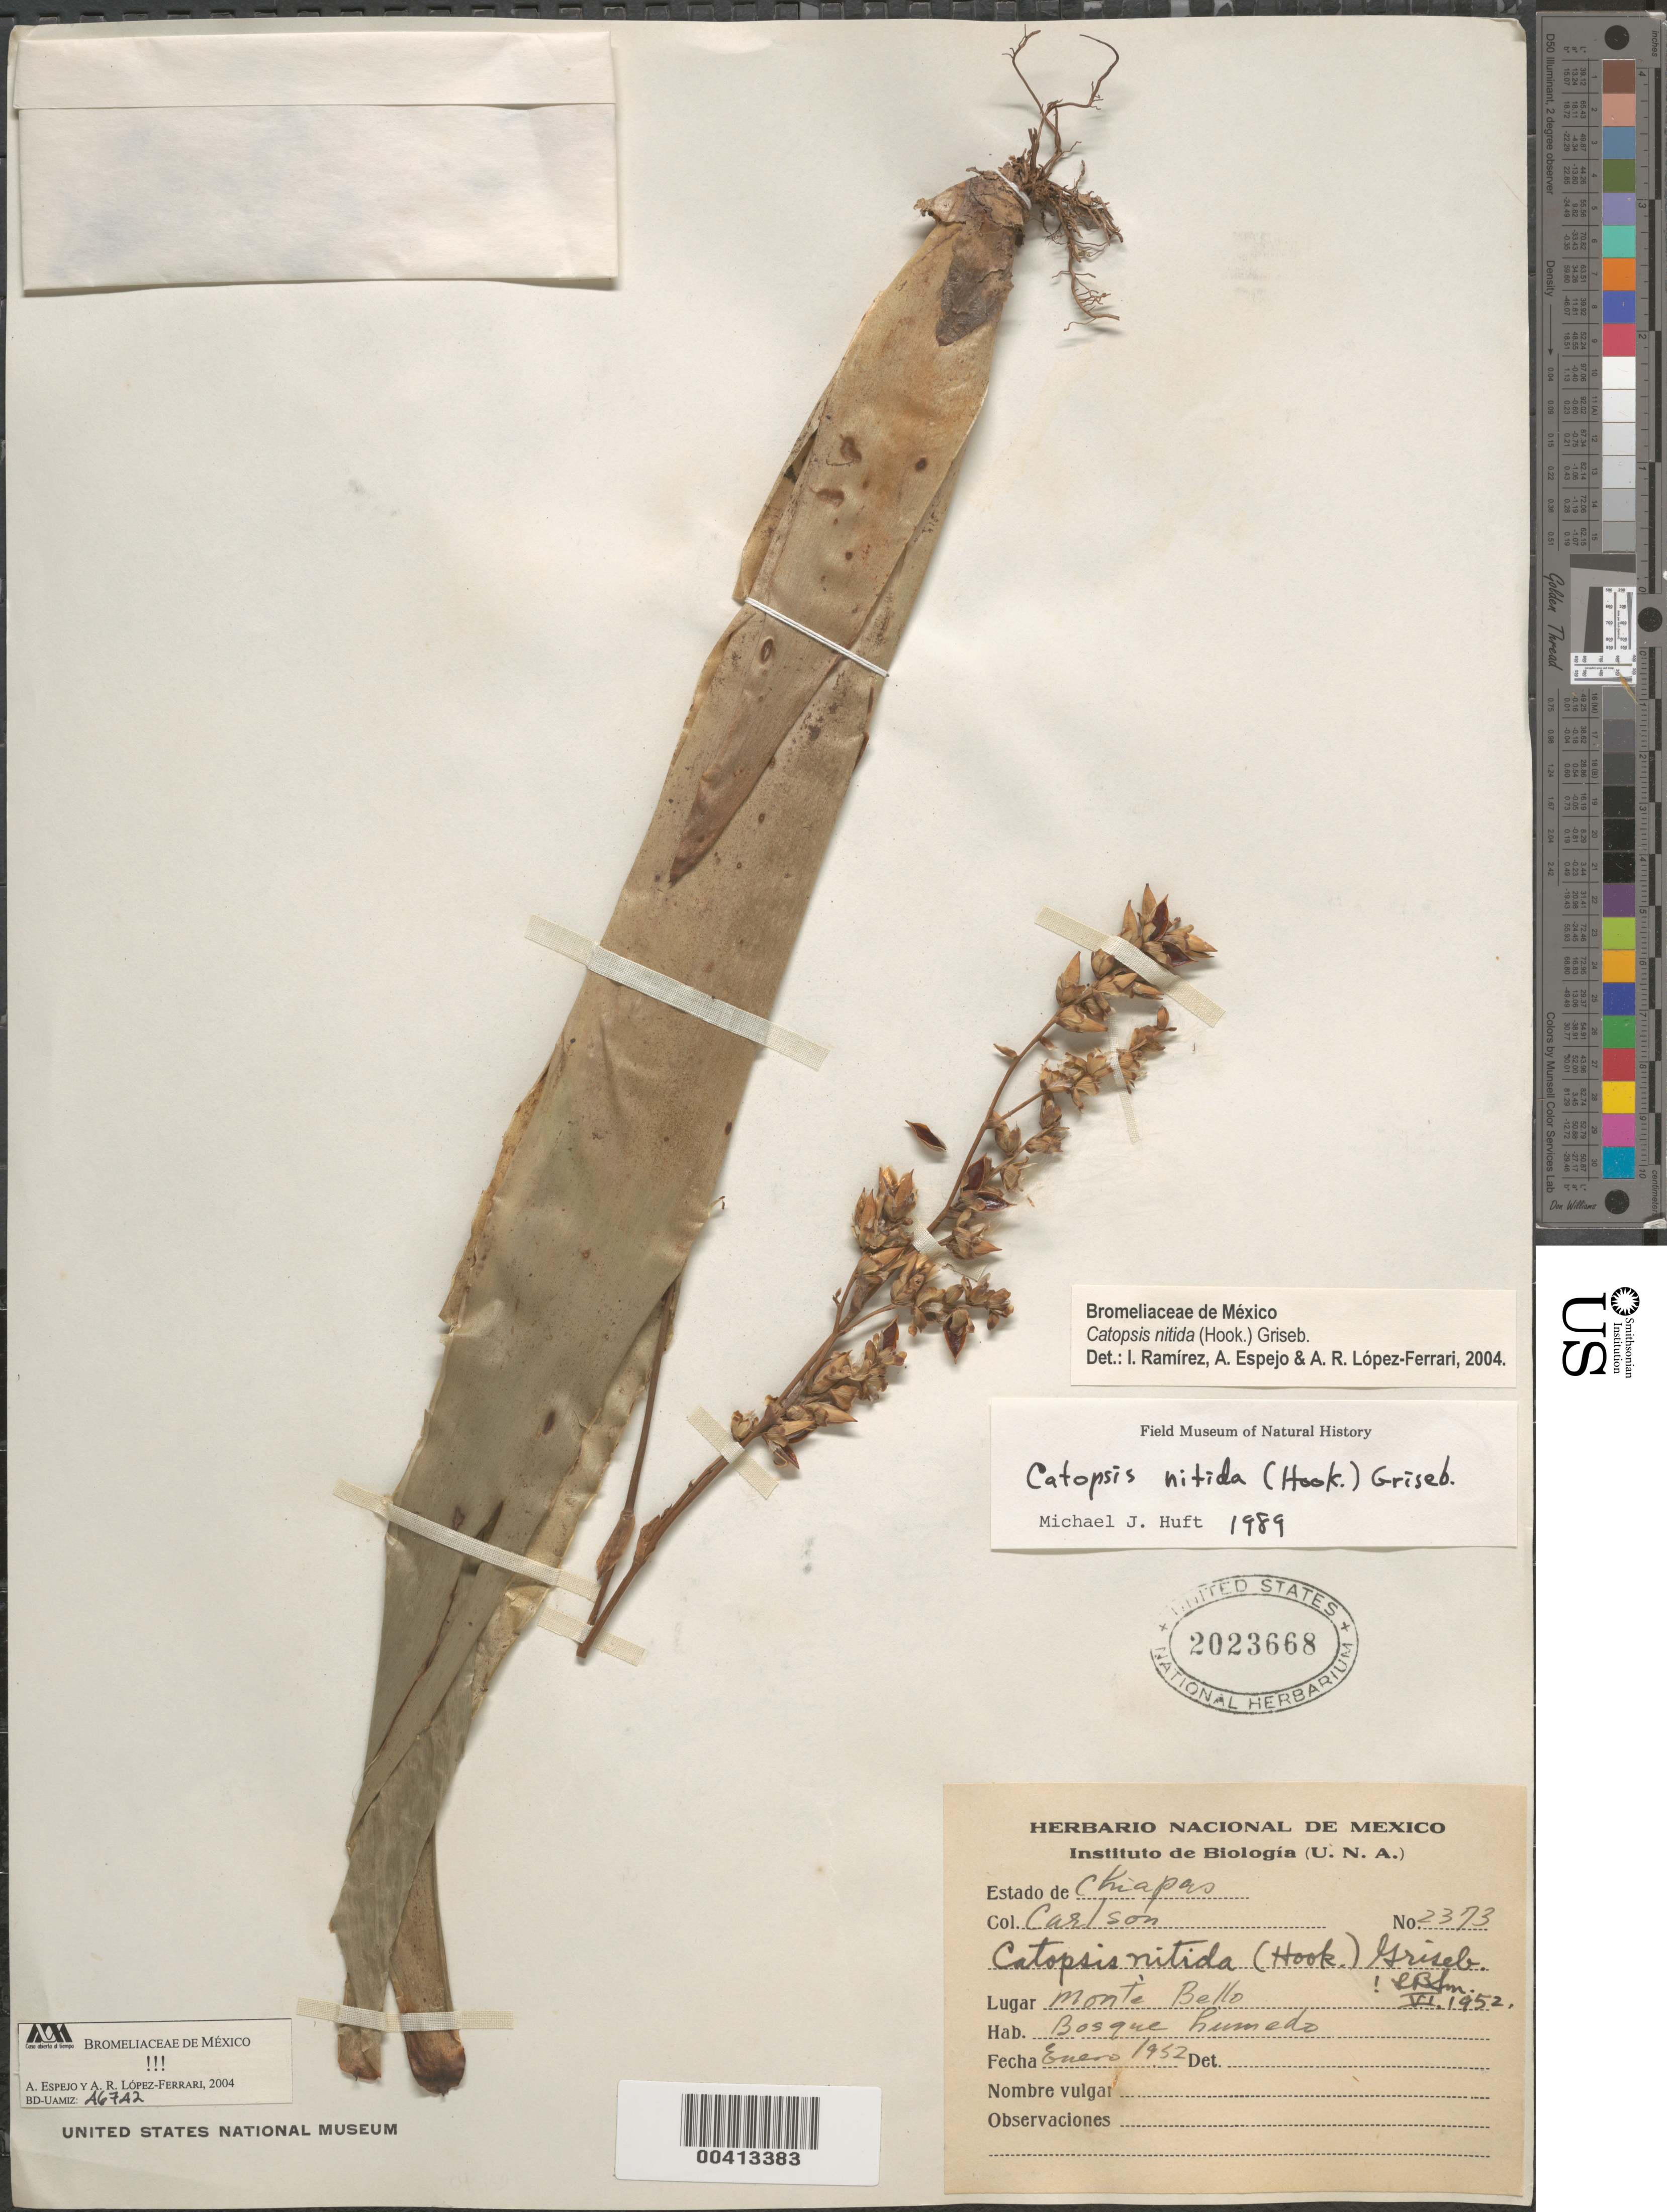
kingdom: Plantae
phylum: Tracheophyta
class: Liliopsida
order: Poales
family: Bromeliaceae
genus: Catopsis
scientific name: Catopsis nitida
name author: (Hook.) Griseb.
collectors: -. Carlson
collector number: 2373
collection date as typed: Jan 1952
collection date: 1952-01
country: Mexico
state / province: Chiapas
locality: Monte Bello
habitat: Bosque humedo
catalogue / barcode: US 2023668